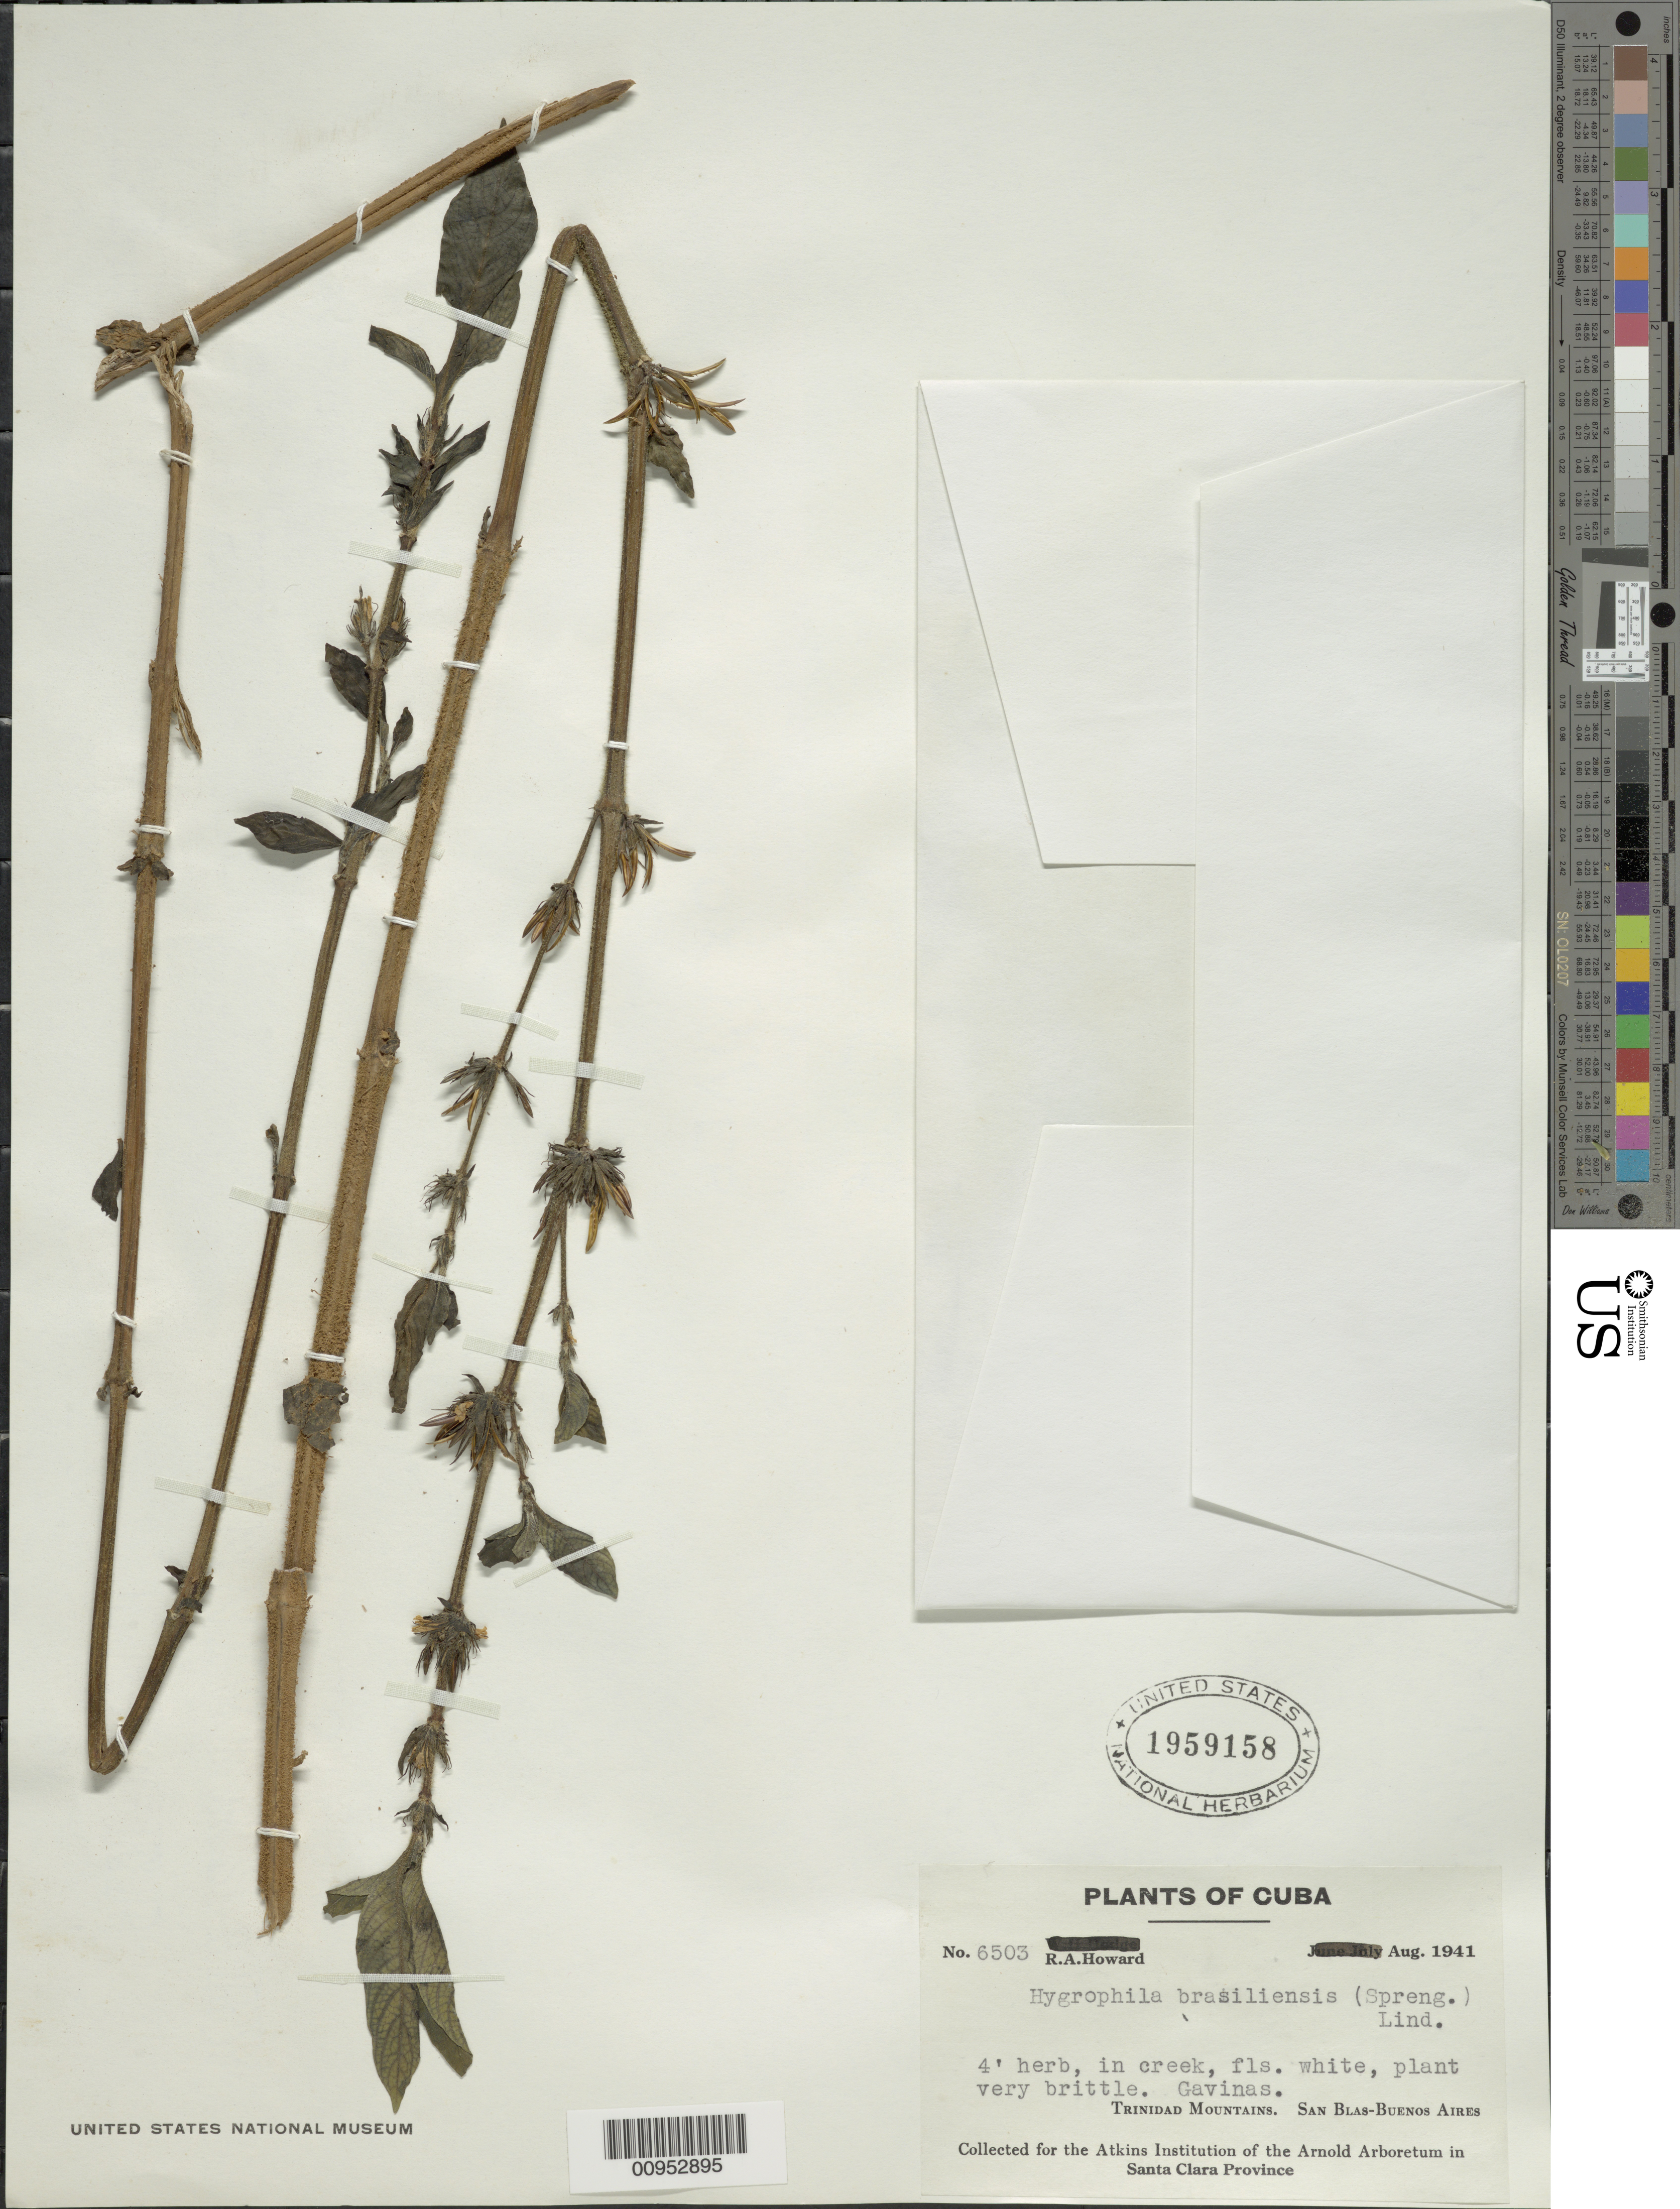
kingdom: Plantae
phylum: Tracheophyta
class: Magnoliopsida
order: Lamiales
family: Acanthaceae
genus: Hygrophila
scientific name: Hygrophila costata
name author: Nees & T. Nees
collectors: R. A. Howard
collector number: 6503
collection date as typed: Aug 1941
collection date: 1941-08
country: Cuba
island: Cuba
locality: Trinidad Mountains, San Blas-Buenos Aires, Gavinas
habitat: In creek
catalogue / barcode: US 1959158